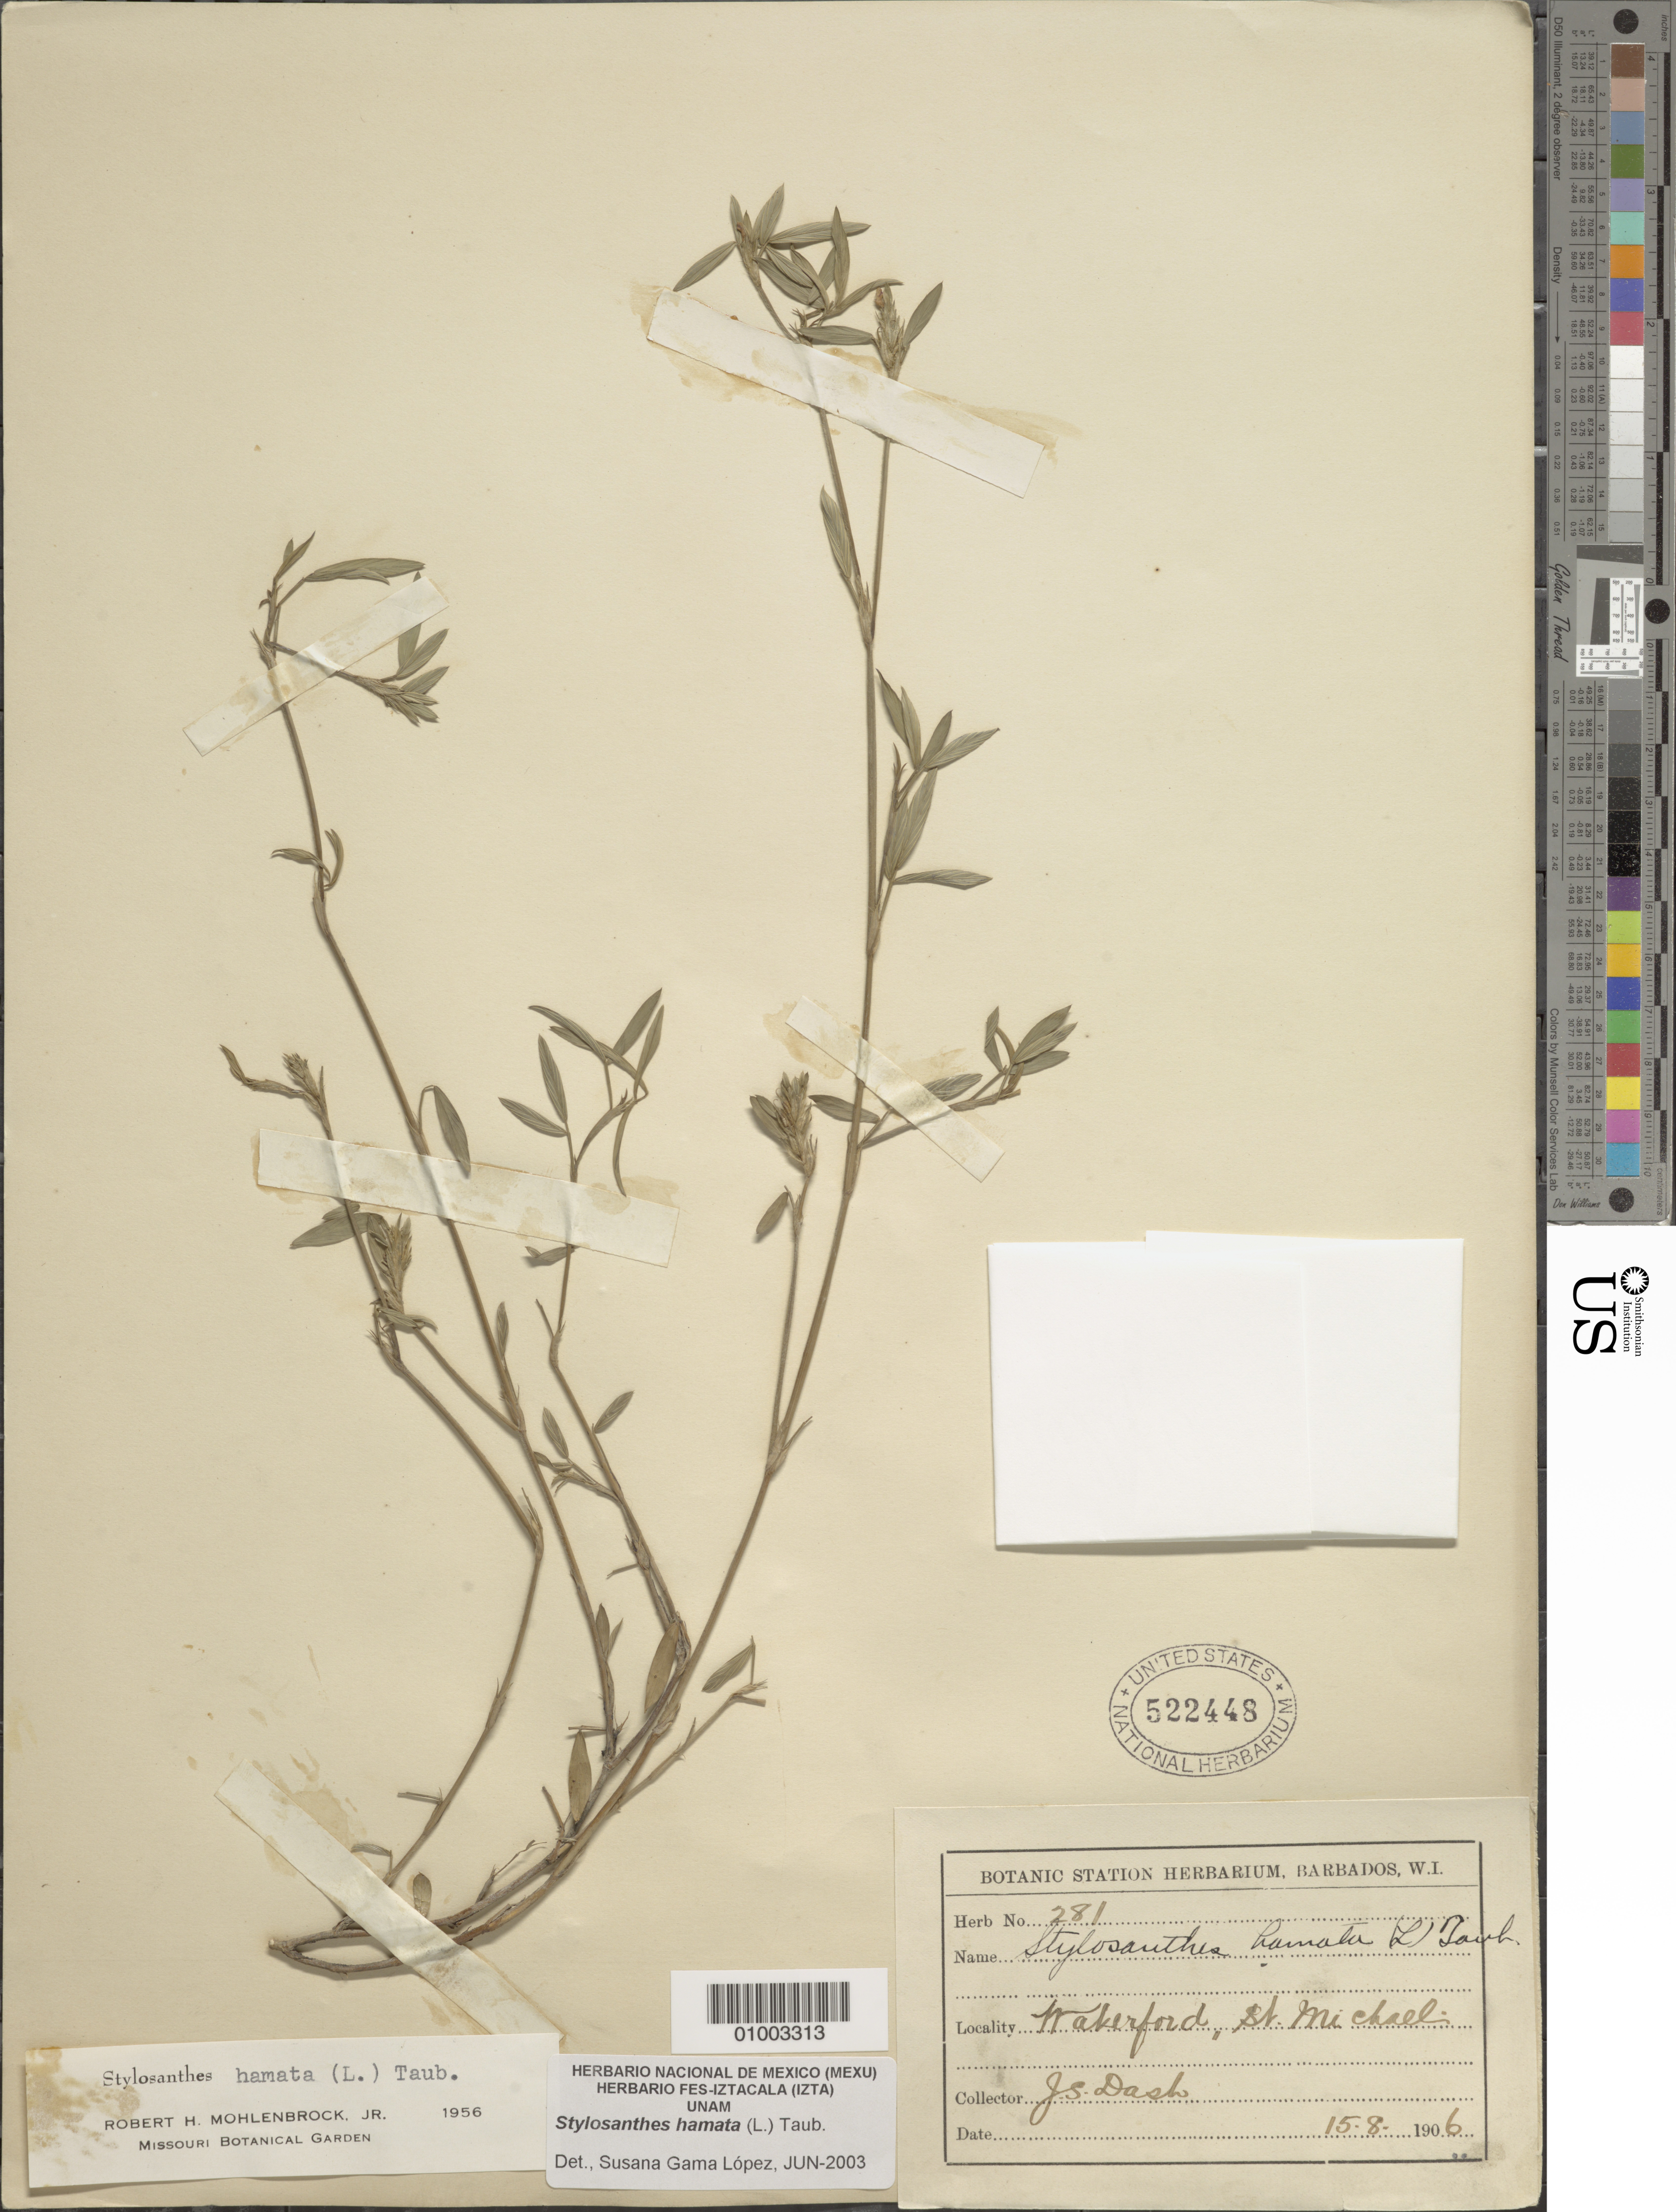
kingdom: Plantae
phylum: Tracheophyta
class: Magnoliopsida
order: Fabales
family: Fabaceae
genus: Stylosanthes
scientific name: Stylosanthes hamata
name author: (L.) Taub.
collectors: J. Dash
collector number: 281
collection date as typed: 15 Aug 1906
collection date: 1906-08-15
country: Barbados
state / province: Saint Michael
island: Barbados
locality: Wakeford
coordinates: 0 N, 0 E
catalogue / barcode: US 522448